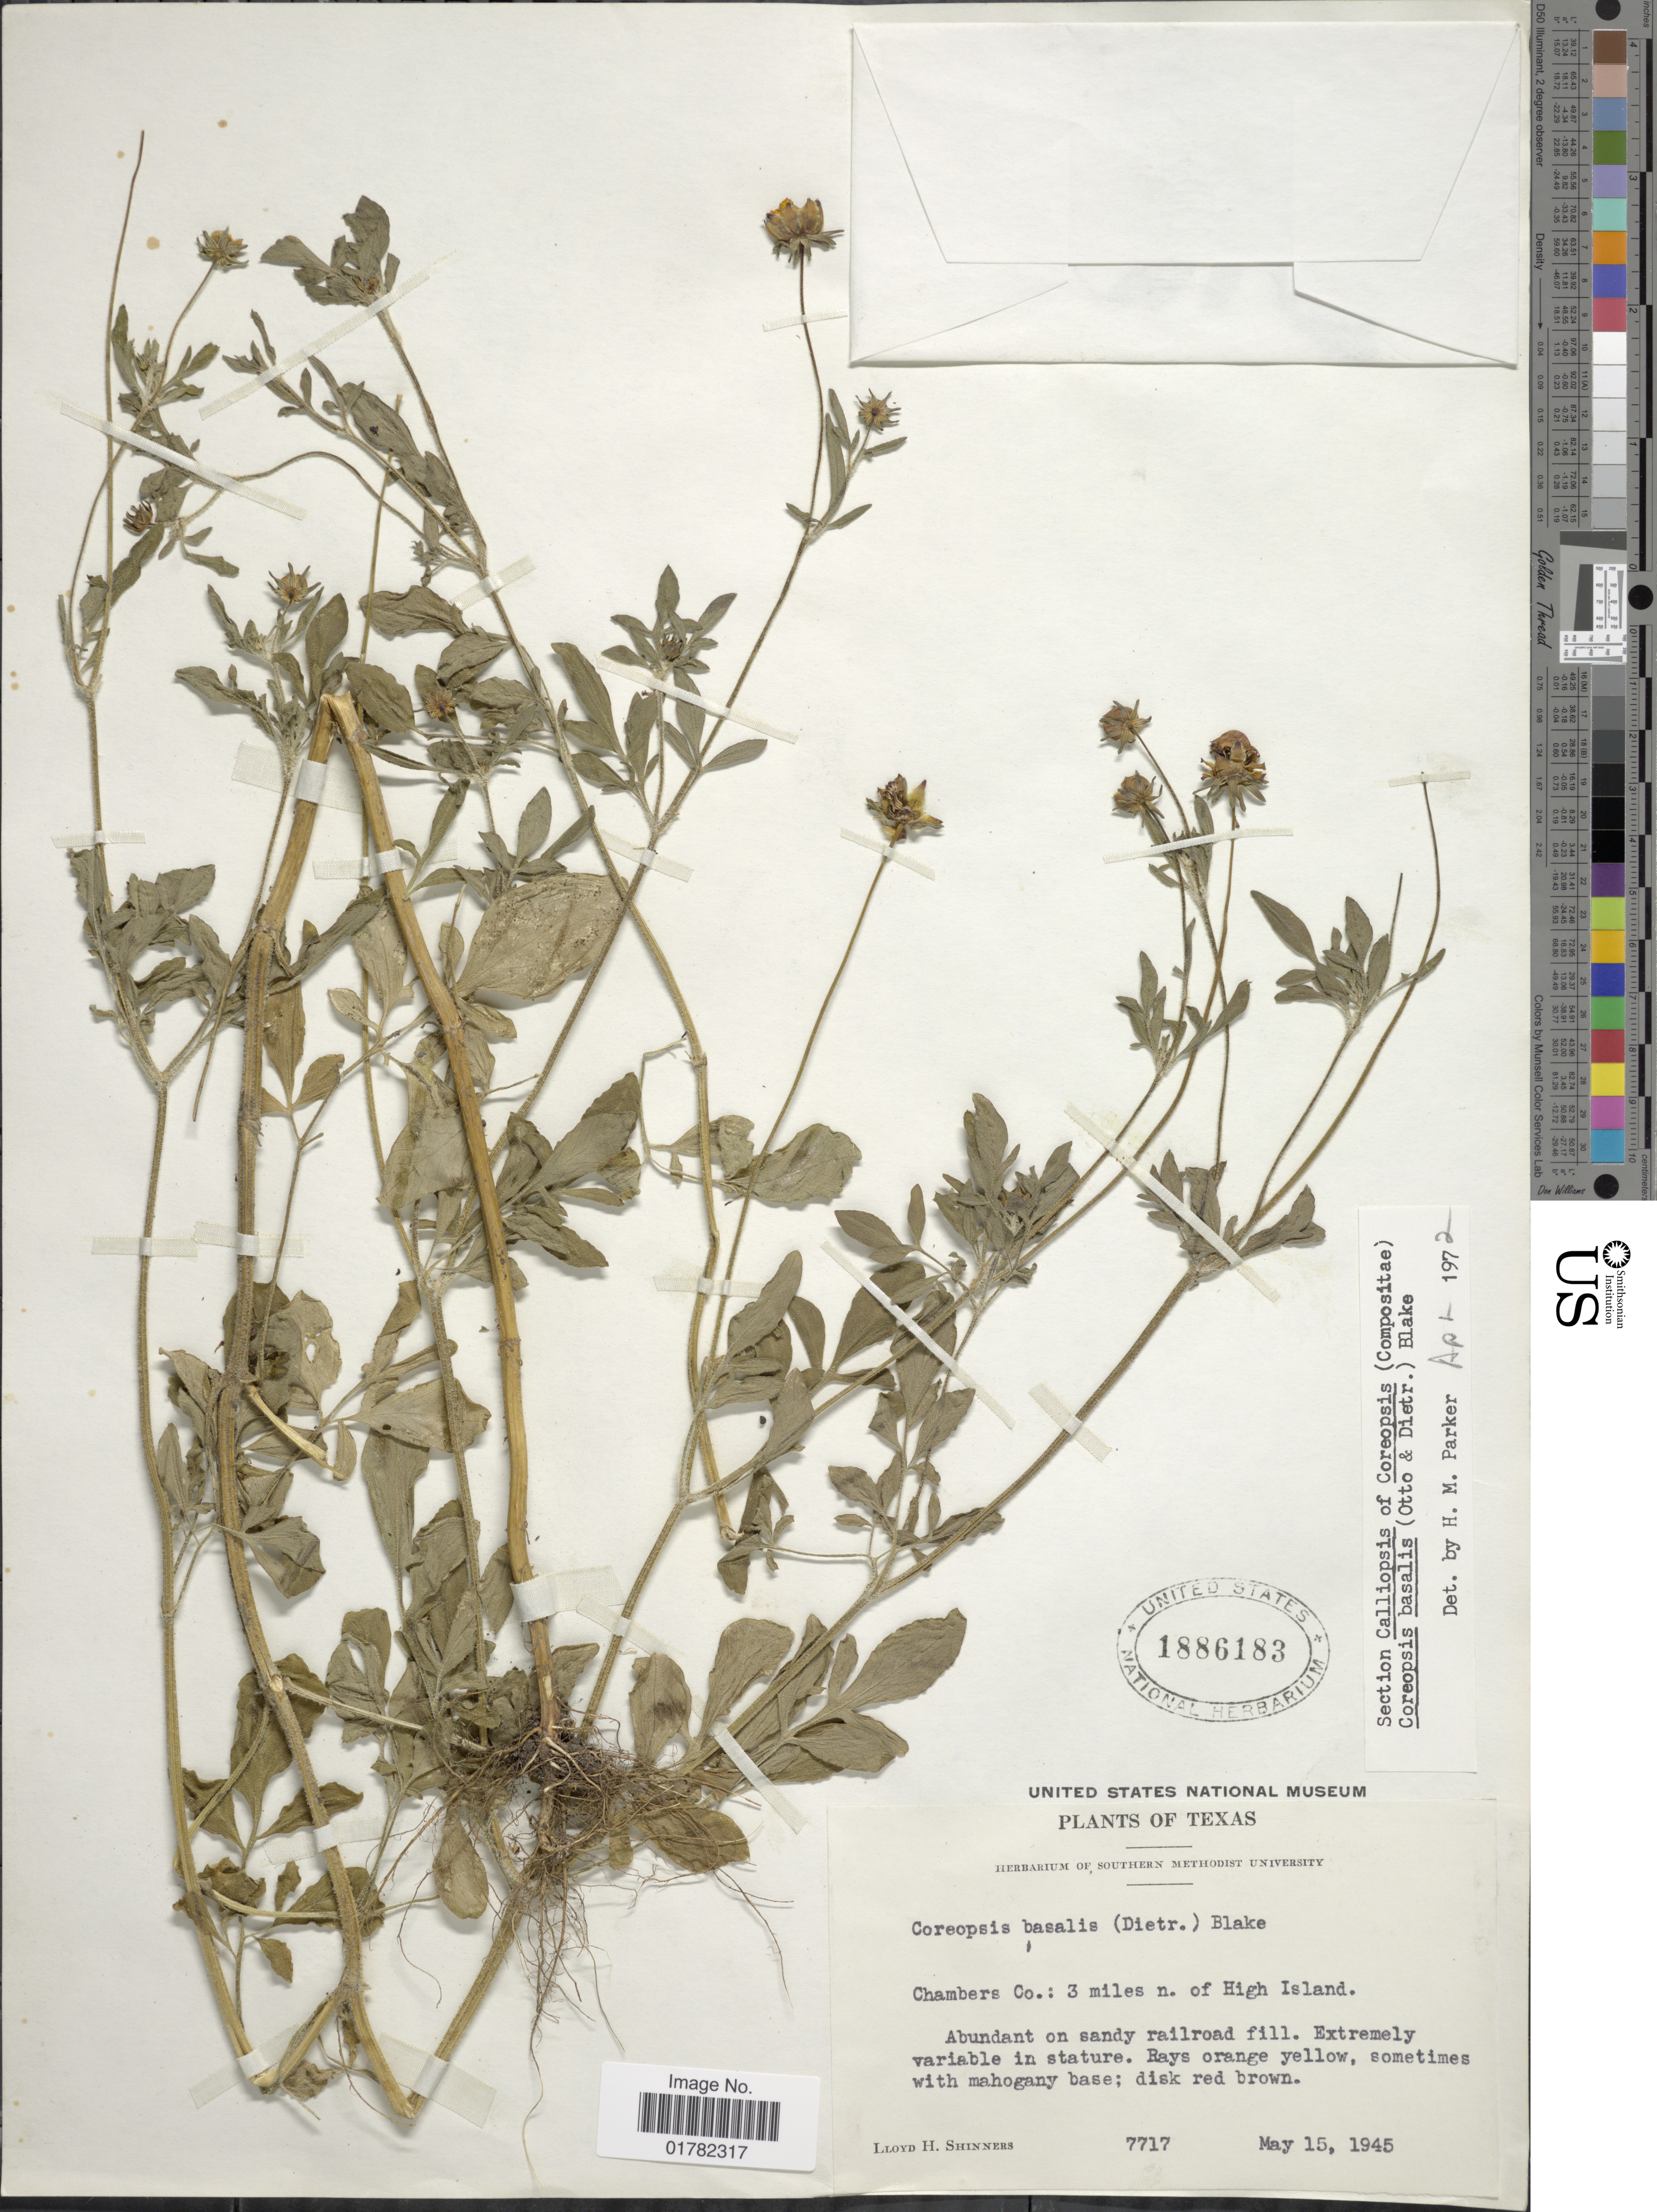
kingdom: Plantae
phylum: Tracheophyta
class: Magnoliopsida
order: Asterales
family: Asteraceae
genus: Coreopsis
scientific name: Coreopsis basalis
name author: S.F. Blake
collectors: L. H. Shinners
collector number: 7717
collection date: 1945-05-15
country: United States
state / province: Texas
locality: Chamber Co.: 3 miles n. of High Islands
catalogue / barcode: US 1886183